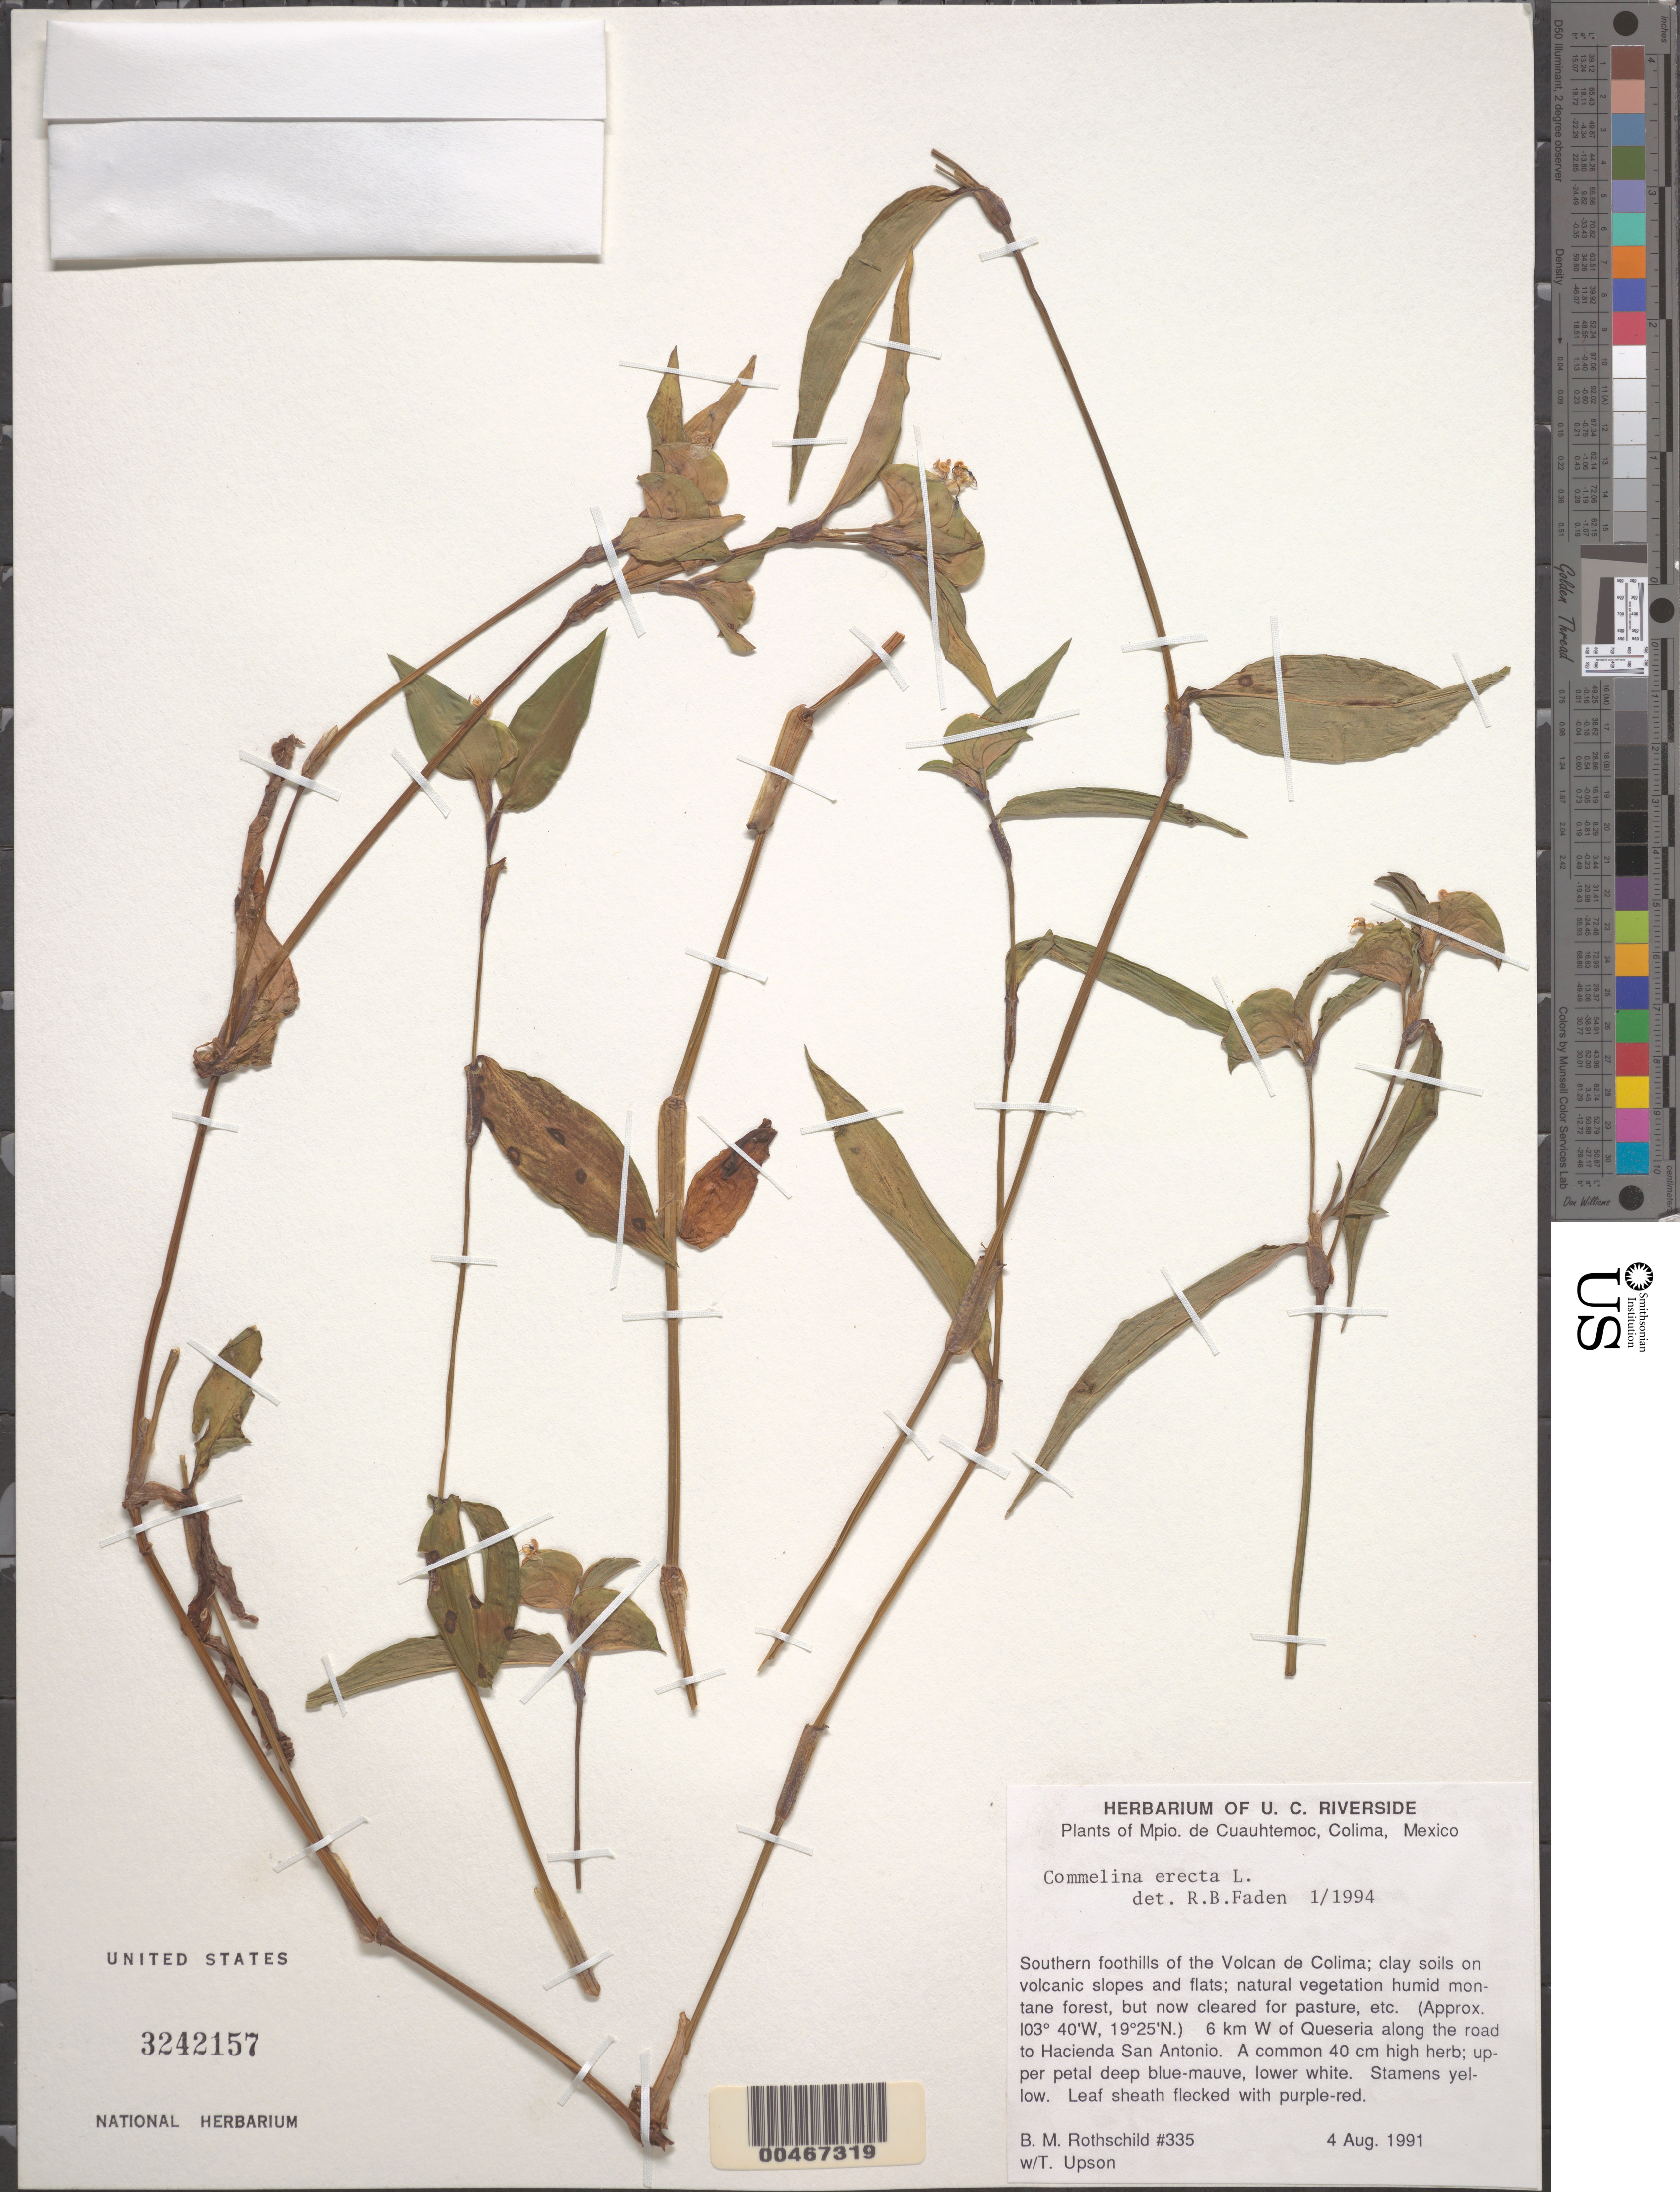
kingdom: Plantae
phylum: Tracheophyta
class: Liliopsida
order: Commelinales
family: Commelinaceae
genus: Commelina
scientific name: Commelina erecta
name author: L.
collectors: B. Rothschild & T. Upson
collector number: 335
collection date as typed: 04 Aug 1991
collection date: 1991-08-04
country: Mexico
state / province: Colima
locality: Volcan de Colima, Cuauhtemoc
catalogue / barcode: US 3242157